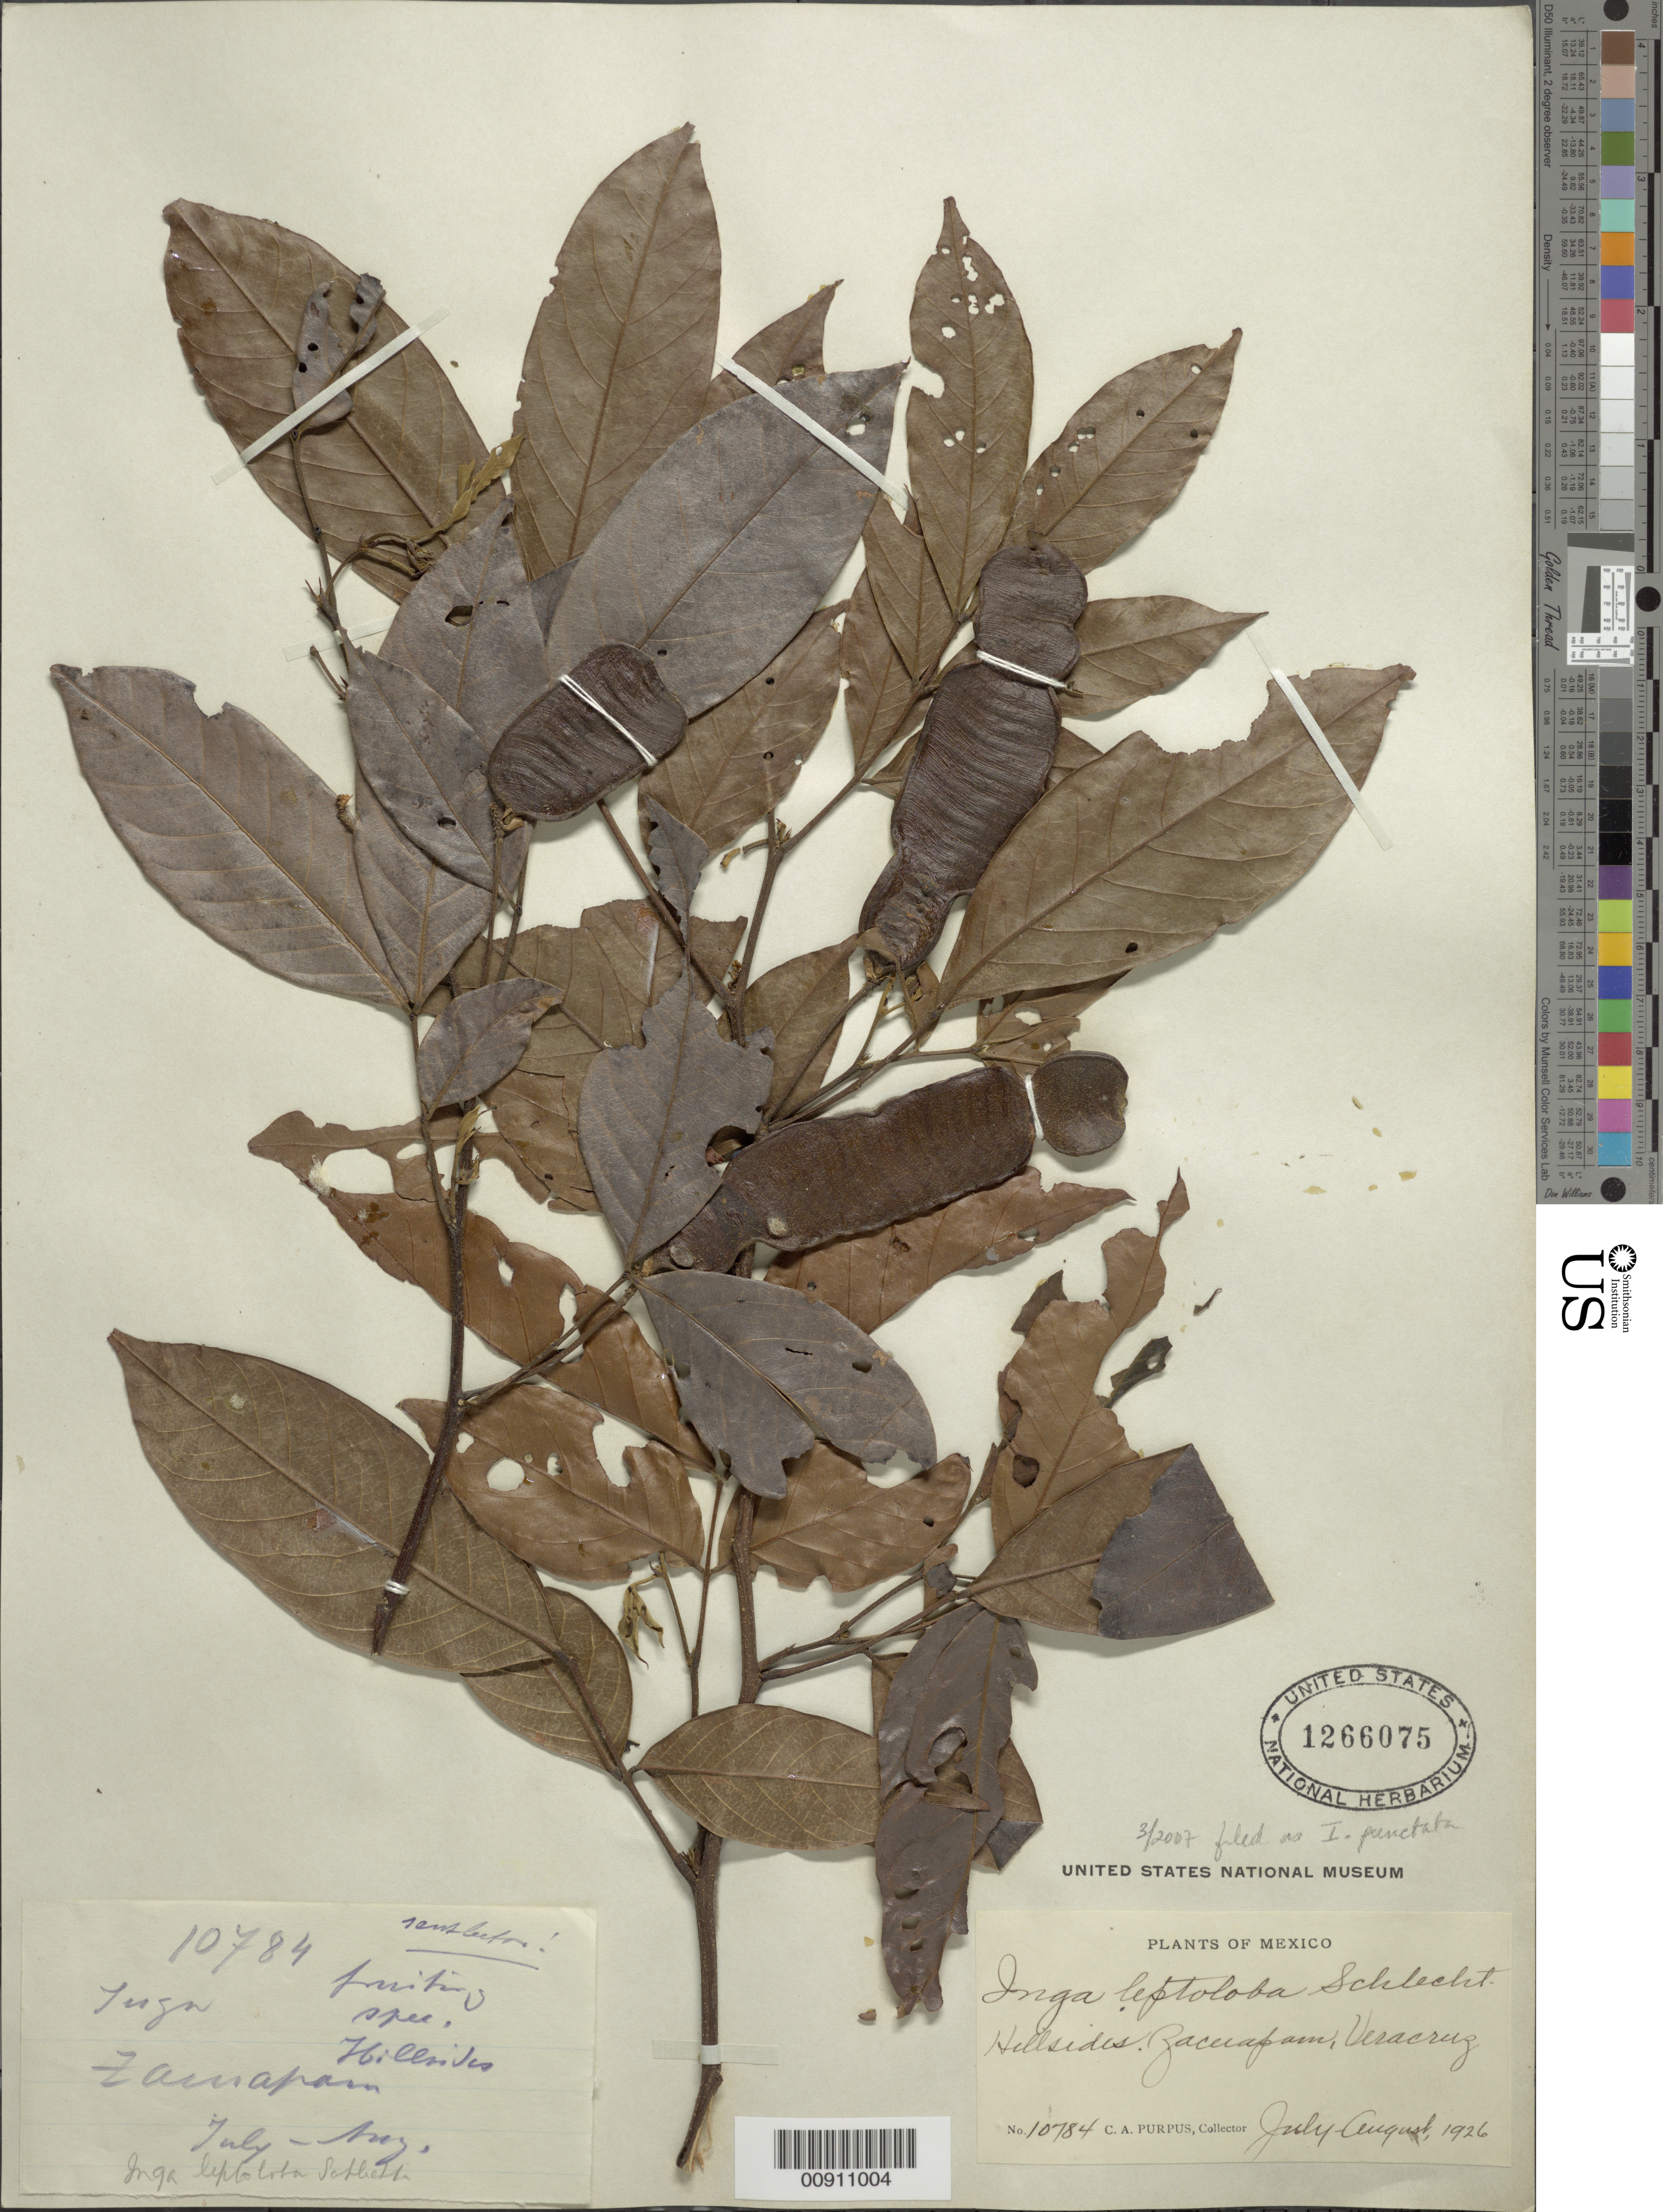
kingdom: Plantae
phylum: Tracheophyta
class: Magnoliopsida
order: Fabales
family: Fabaceae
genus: Inga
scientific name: Inga punctata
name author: Willd.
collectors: C. A. Purpus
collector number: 10784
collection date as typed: Jul 1926 to -- Aug 1926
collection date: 1926-07/1926-08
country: Mexico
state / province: Veracruz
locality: Zacuapam, Veracruz.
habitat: Hillsides.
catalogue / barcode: US 1266075